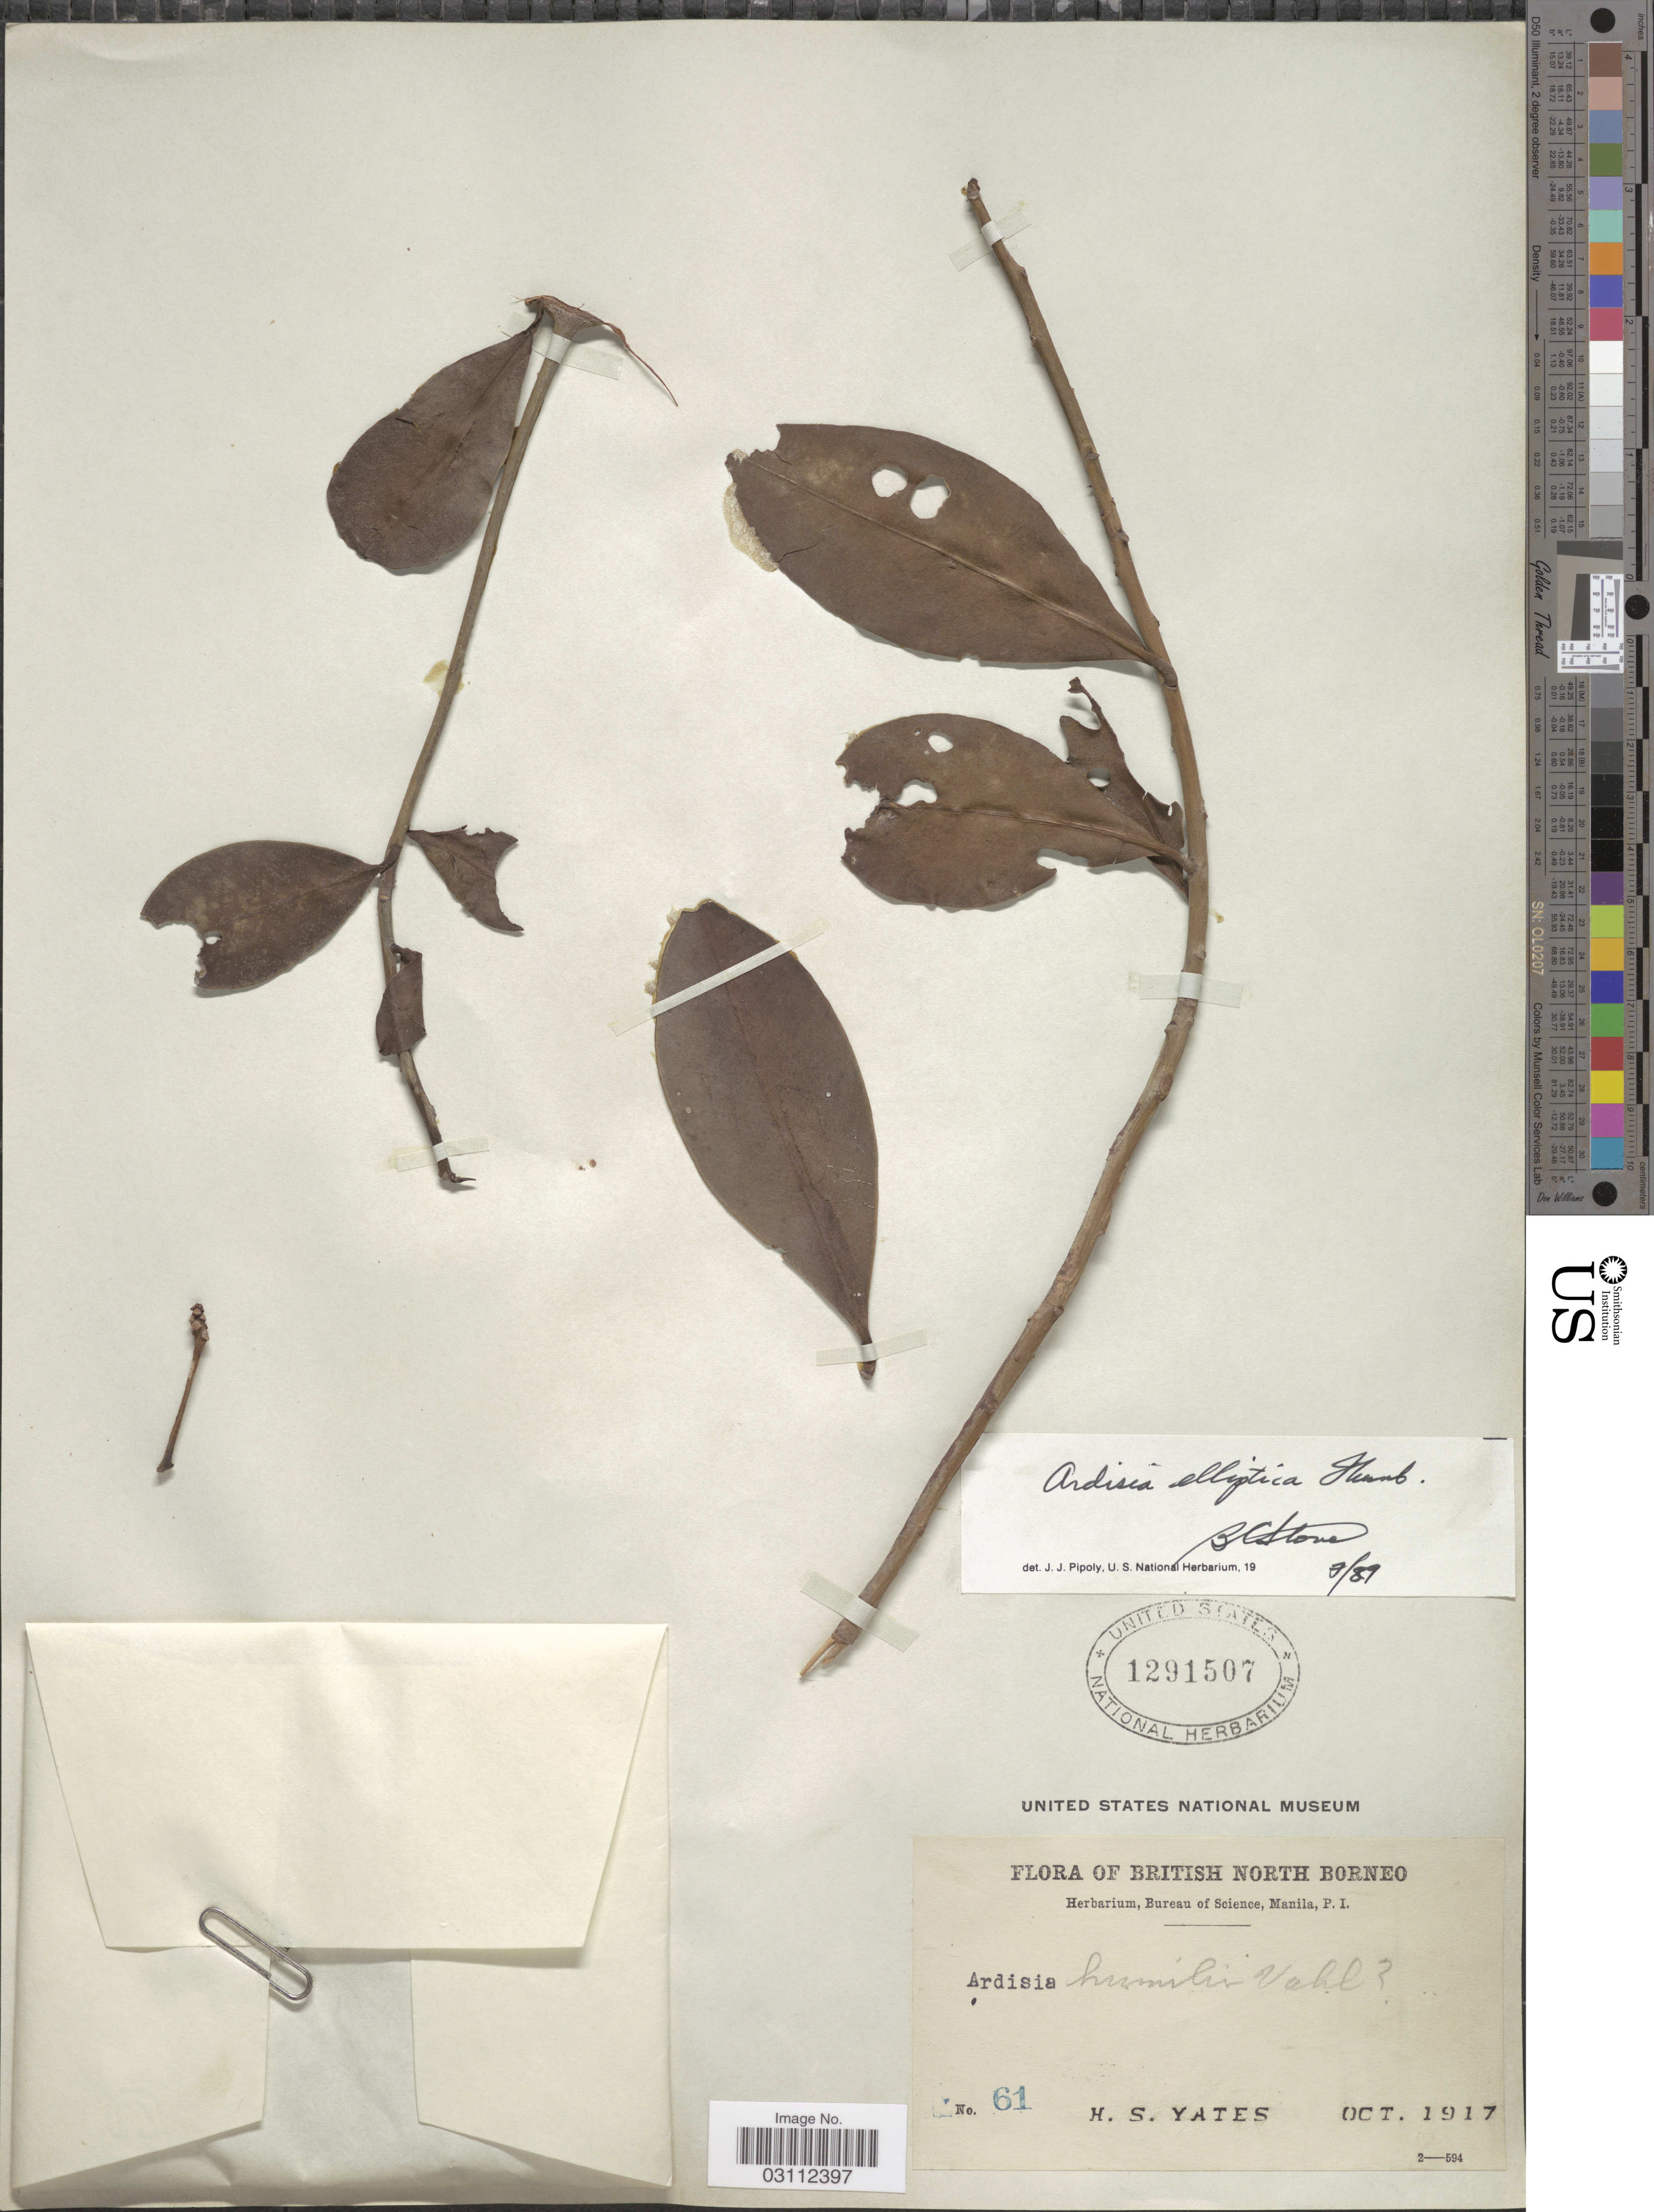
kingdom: Plantae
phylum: Tracheophyta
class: Magnoliopsida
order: Ericales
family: Primulaceae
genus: Ardisia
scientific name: Ardisia elliptica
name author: Thunb.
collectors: H. S. Yates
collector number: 61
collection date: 1917-10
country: Malaysia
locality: British North Borneo.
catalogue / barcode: US 1291507